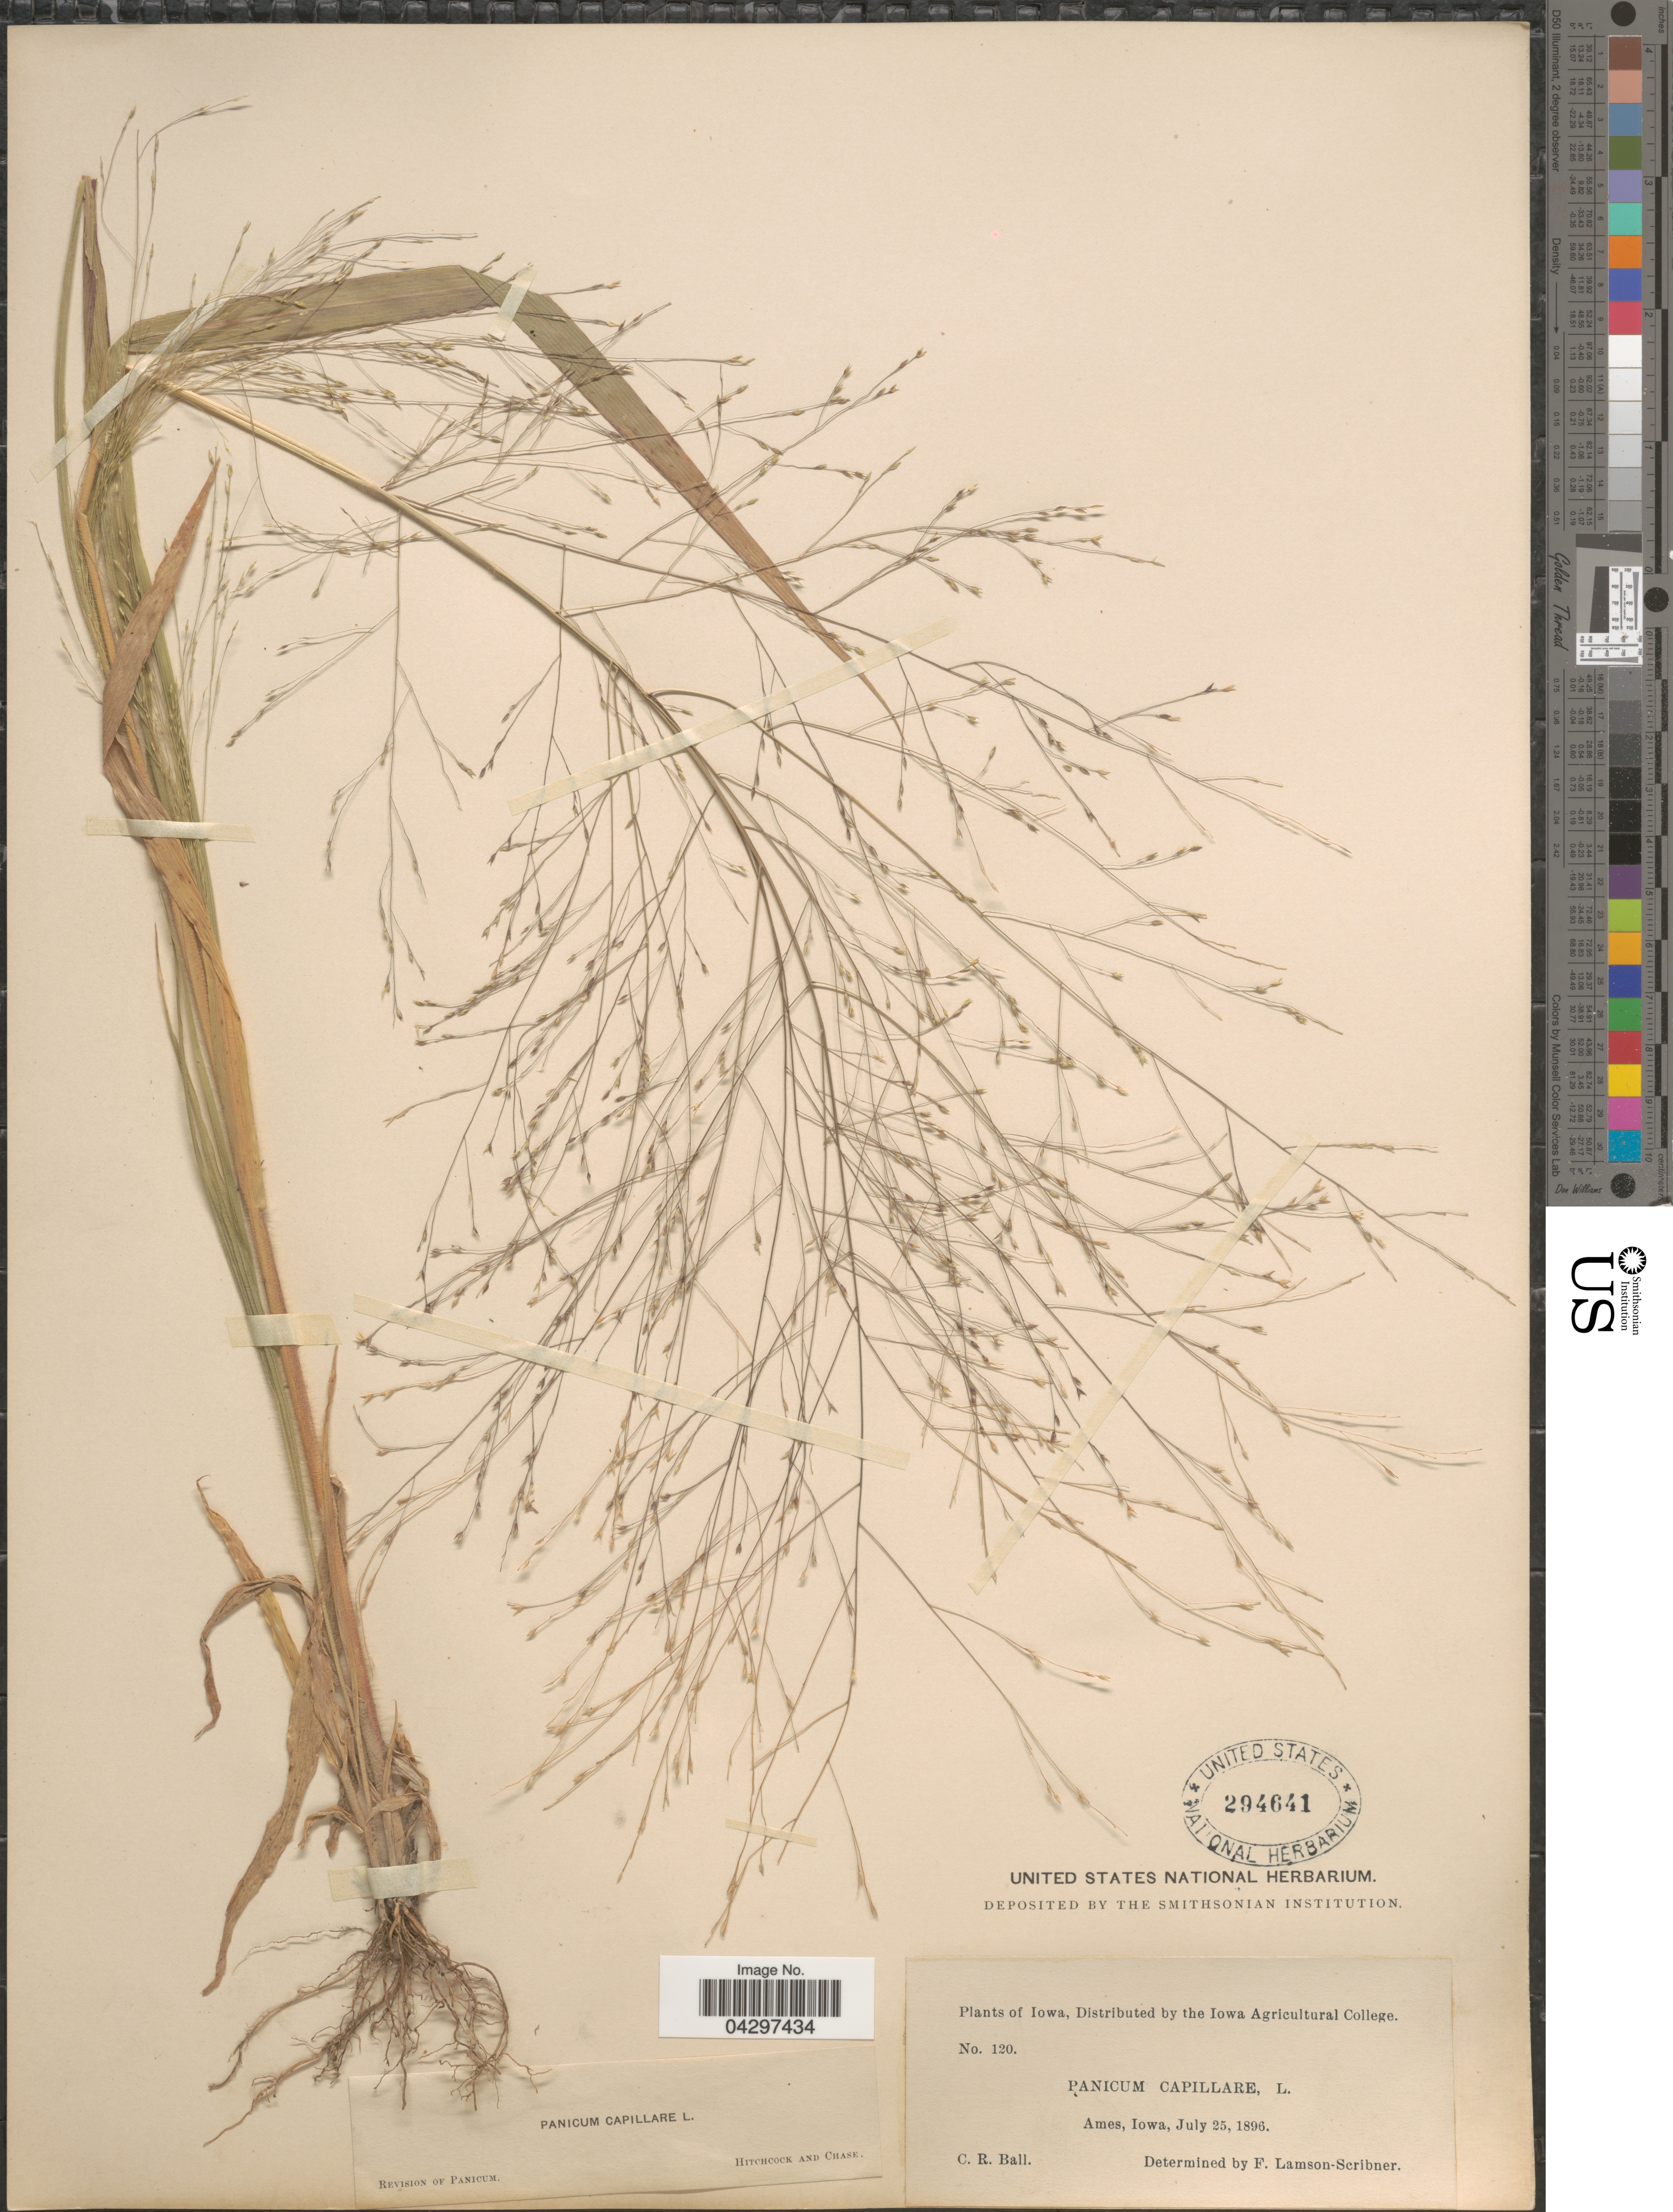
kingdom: Plantae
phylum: Tracheophyta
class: Liliopsida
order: Poales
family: Poaceae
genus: Panicum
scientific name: Panicum capillare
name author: L.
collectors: C. R. Ball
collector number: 120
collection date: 1896-07-25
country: United States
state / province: Iowa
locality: Ames.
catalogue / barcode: US 294641